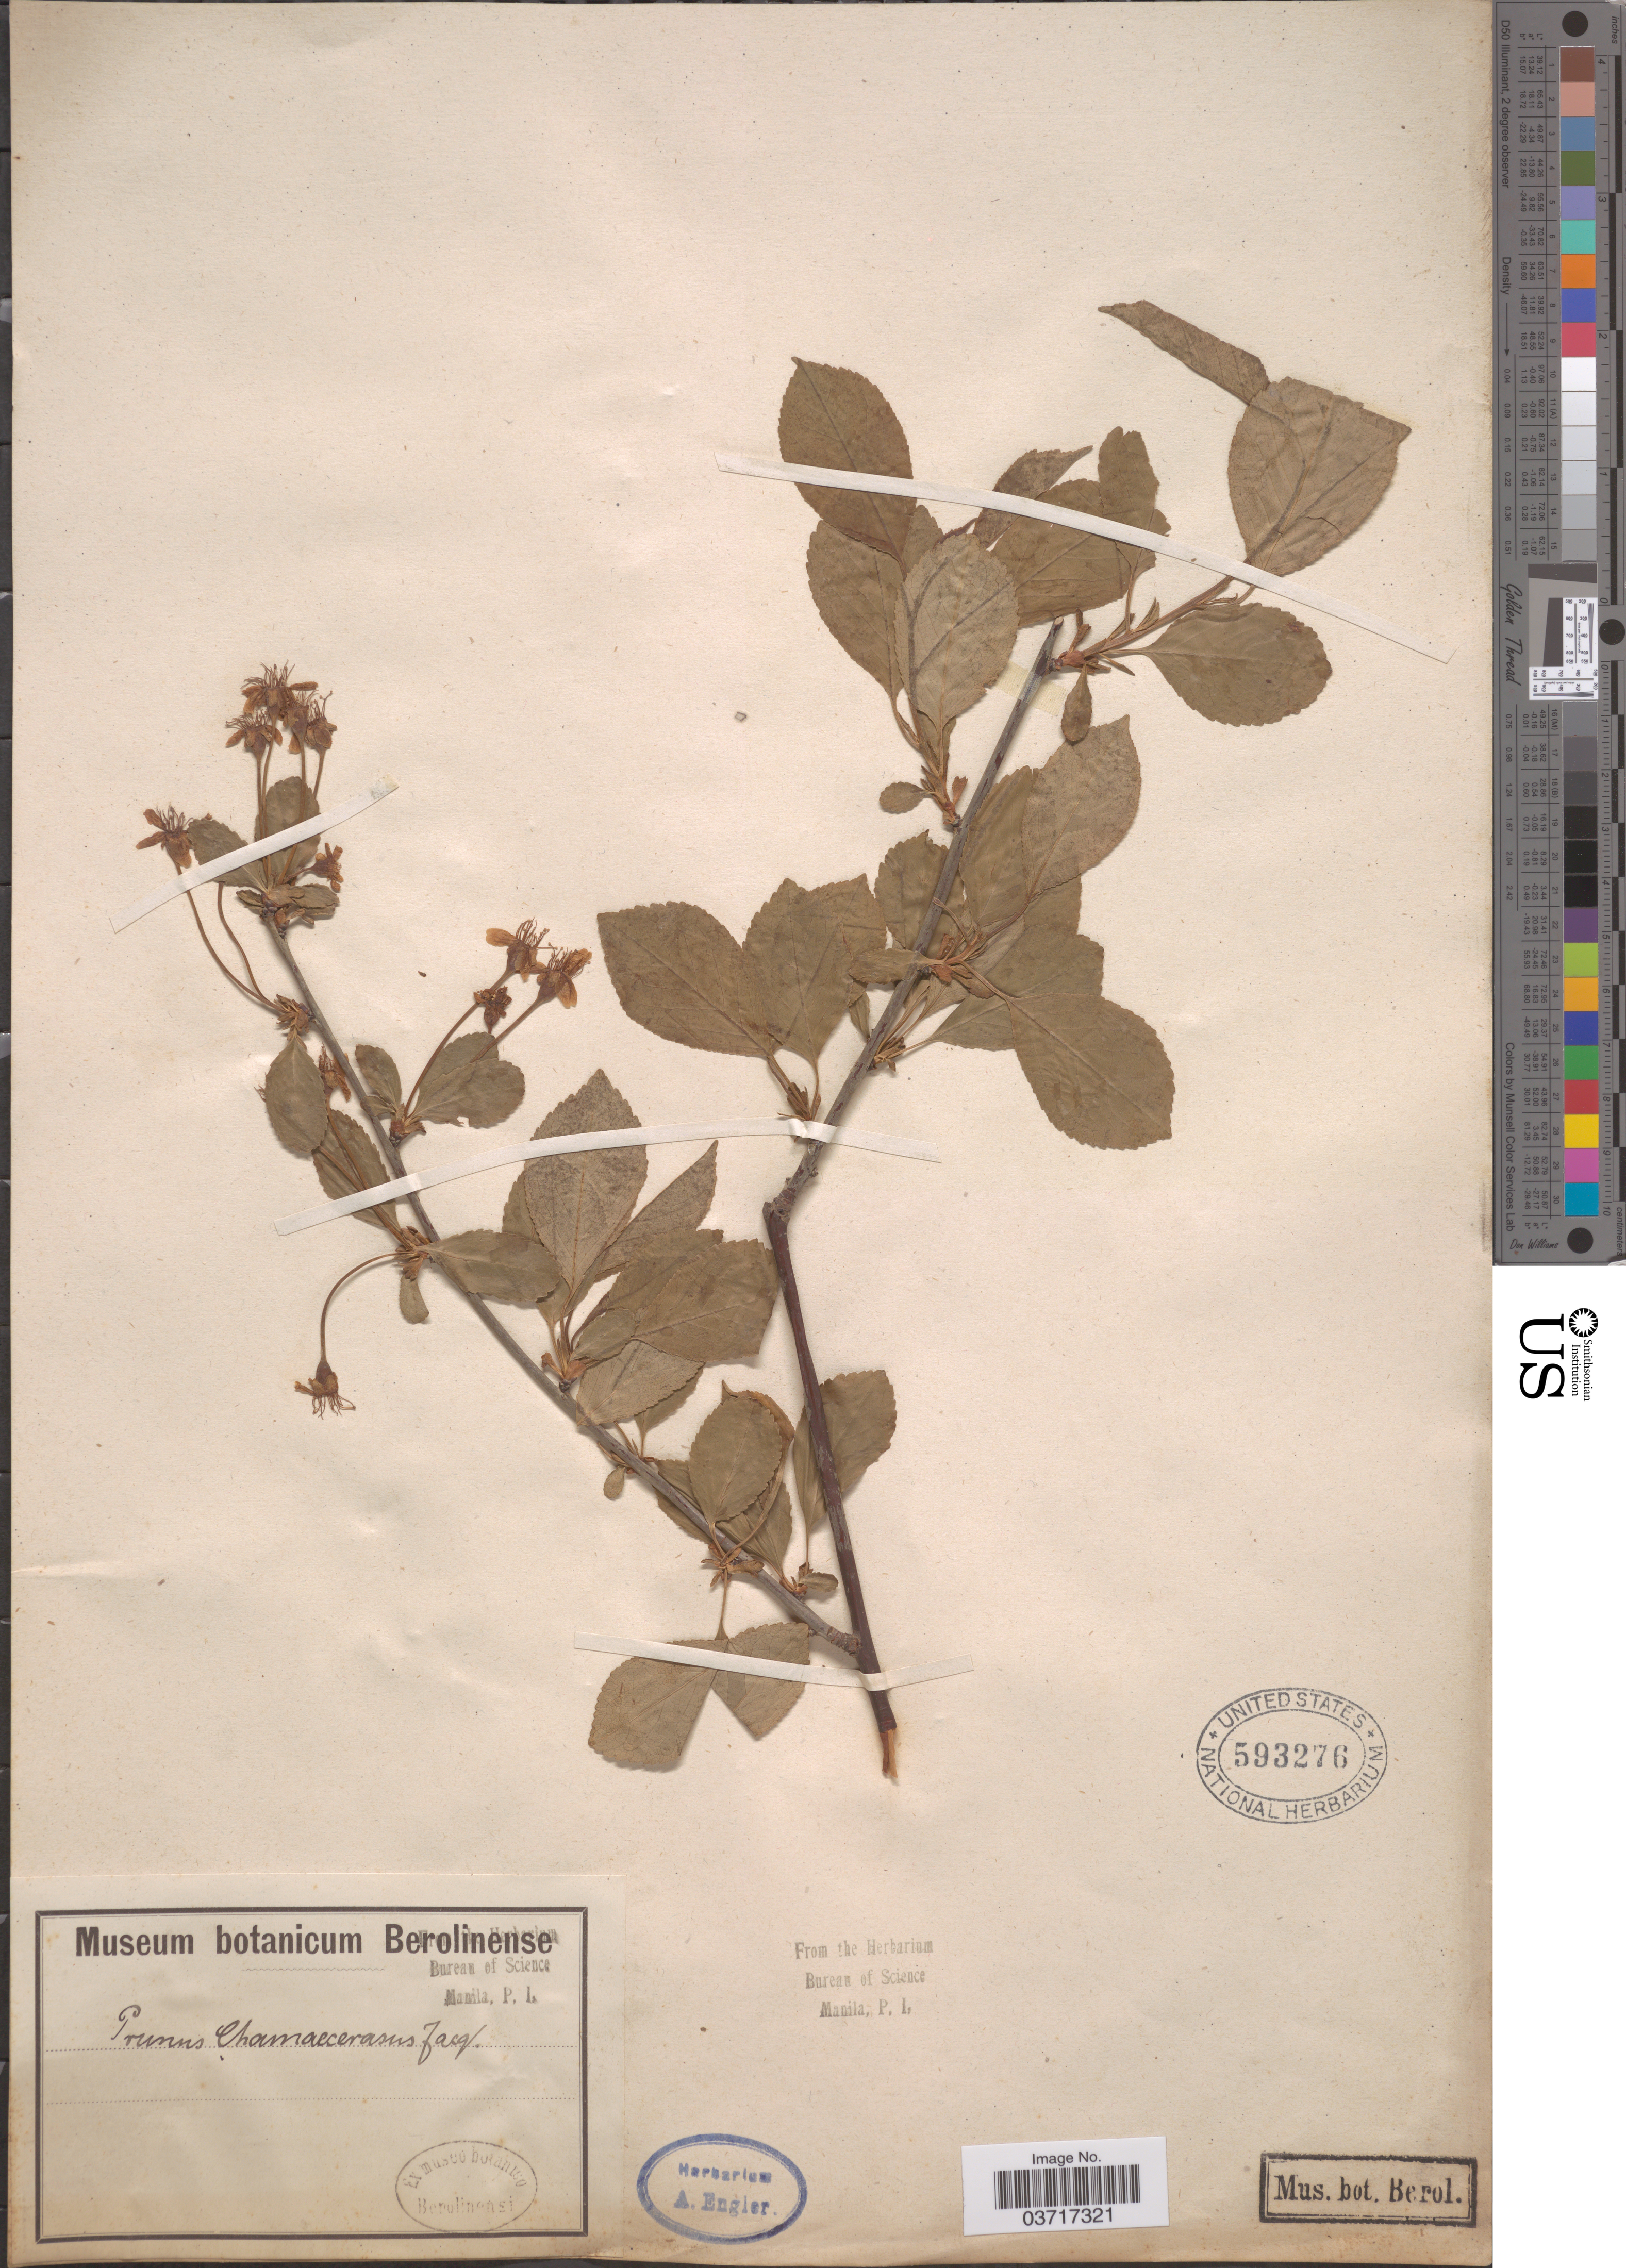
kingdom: Plantae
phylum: Tracheophyta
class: Magnoliopsida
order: Rosales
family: Rosaceae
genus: Prunus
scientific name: Prunus chamaecerasus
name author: Jacq.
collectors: ex herb. Hort. Bot. Berolinense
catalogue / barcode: US 593276